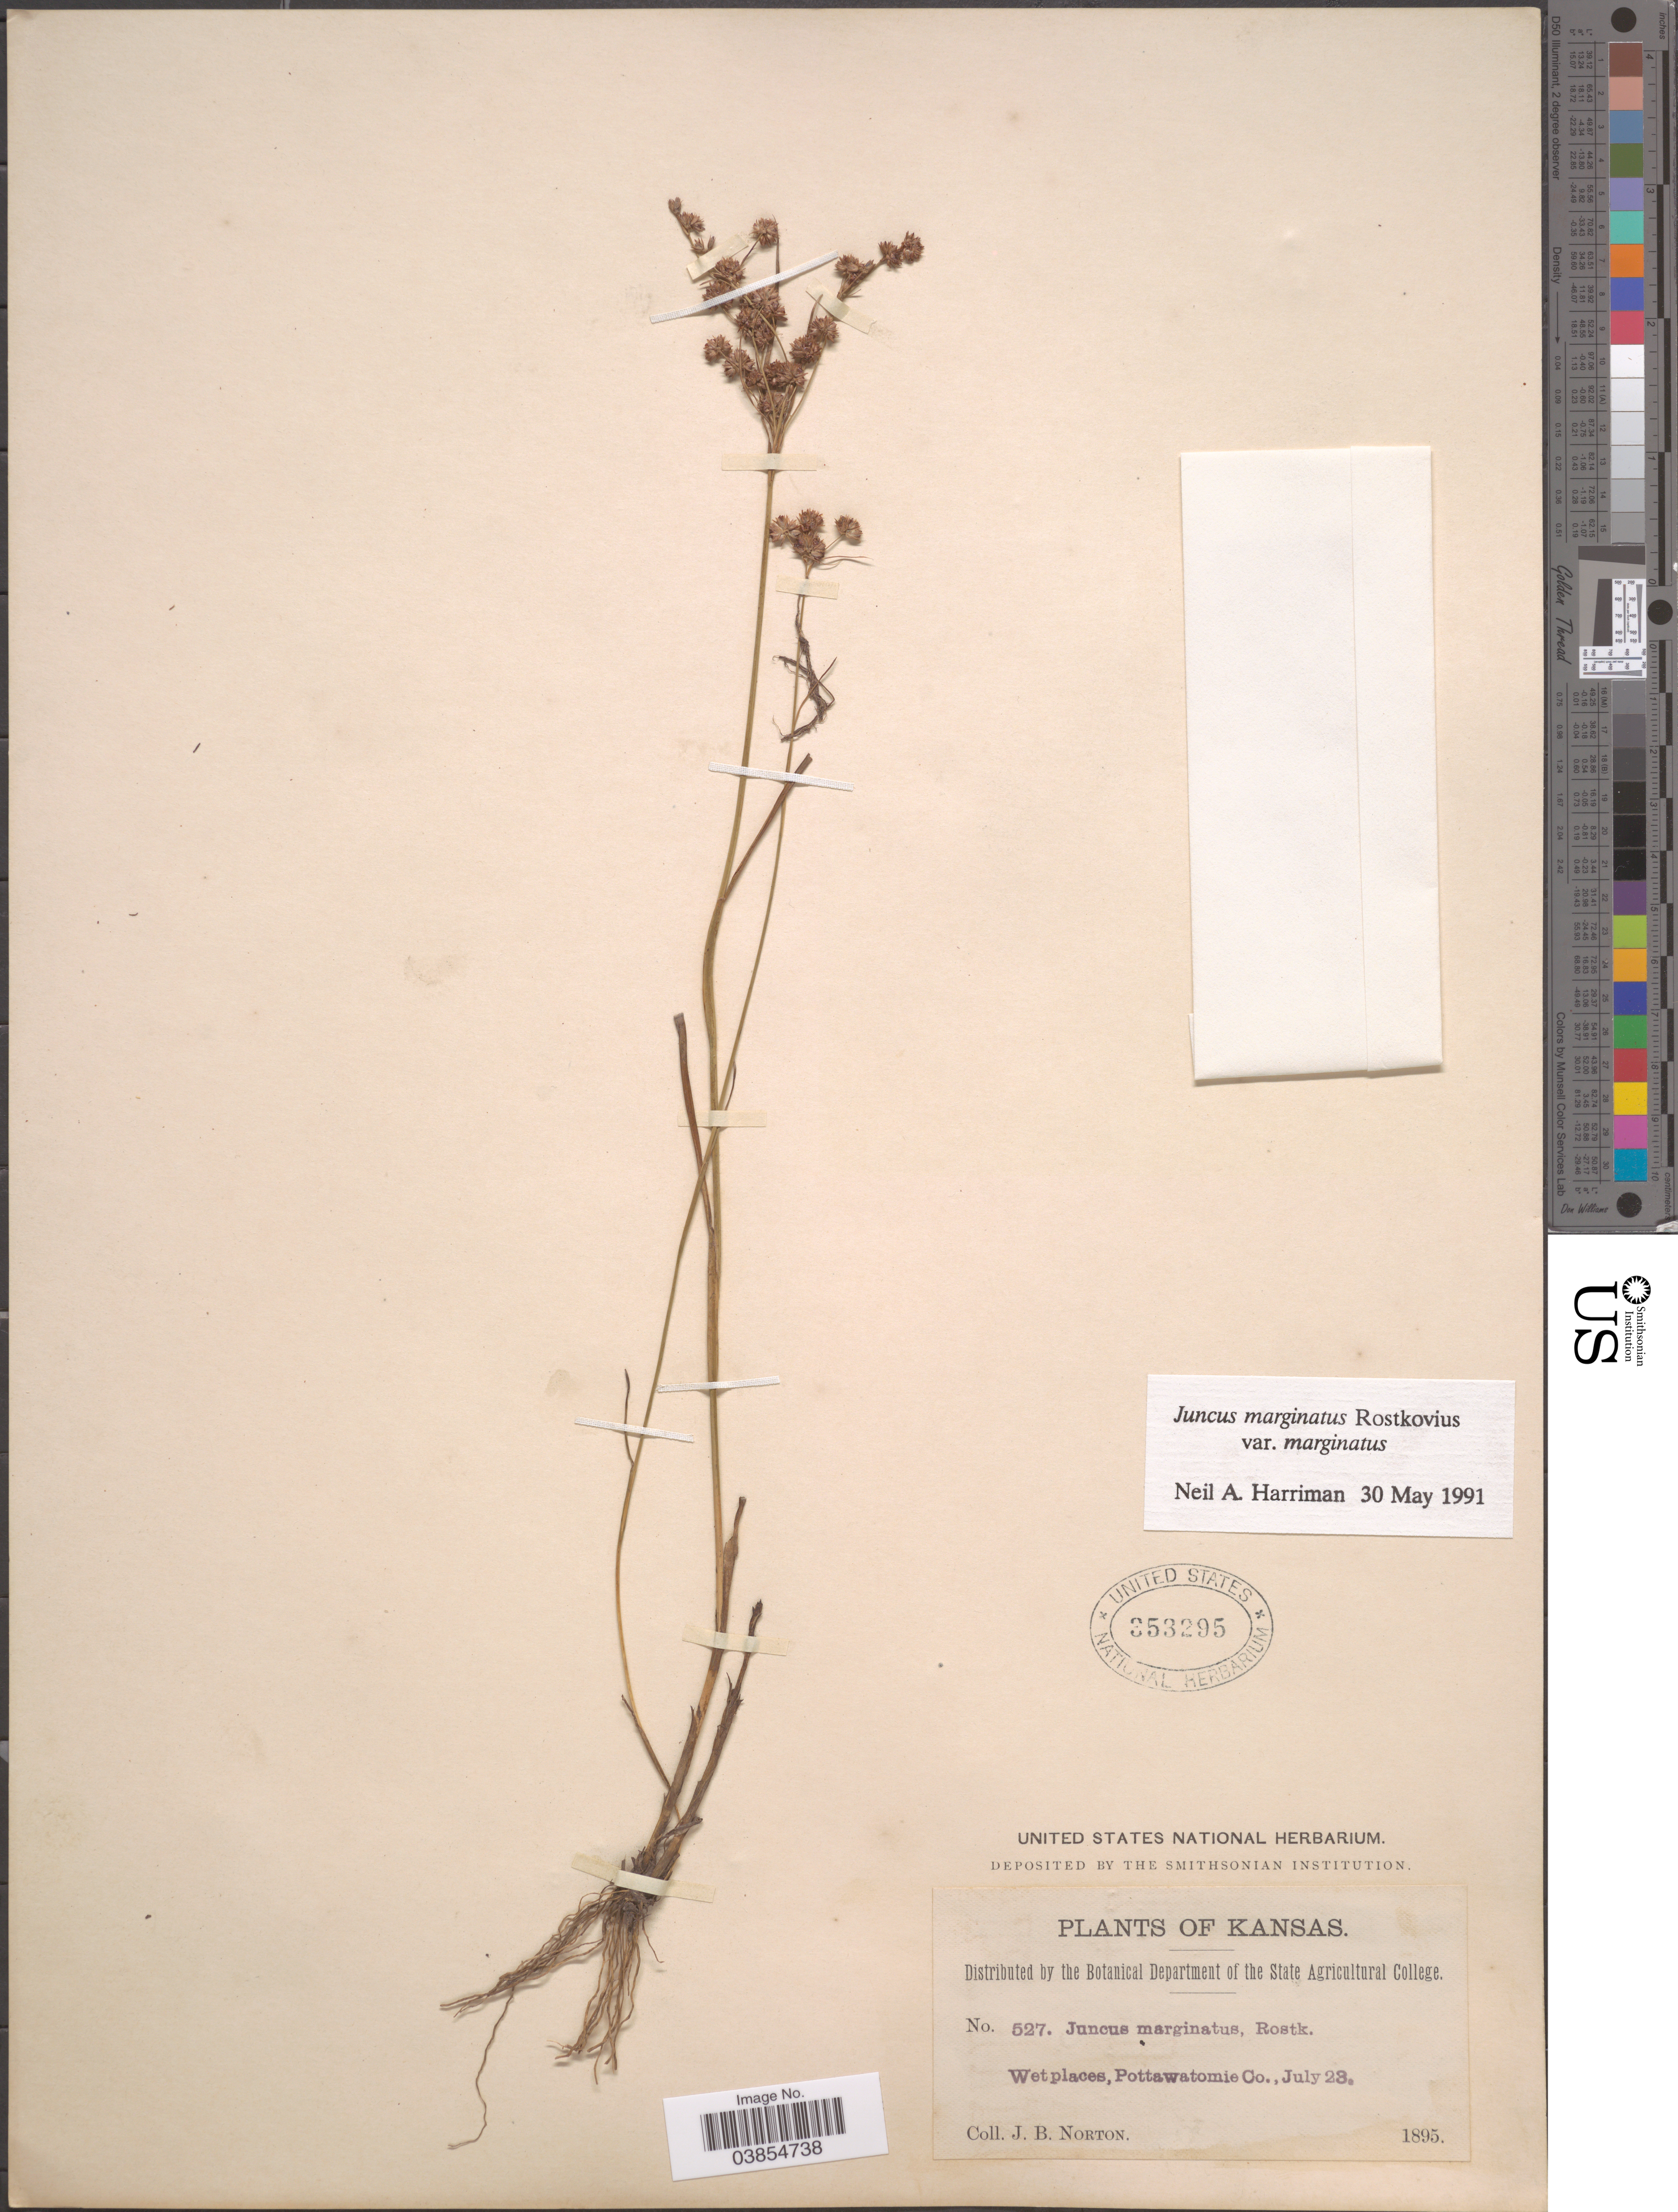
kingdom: Plantae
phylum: Tracheophyta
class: Liliopsida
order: Poales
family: Juncaceae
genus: Juncus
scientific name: Juncus marginatus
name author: Rostk.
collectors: J. B. Norton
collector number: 527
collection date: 1895-07-23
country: United States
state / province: Kansas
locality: Wet places, Pottawatomie Co.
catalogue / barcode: US 353295